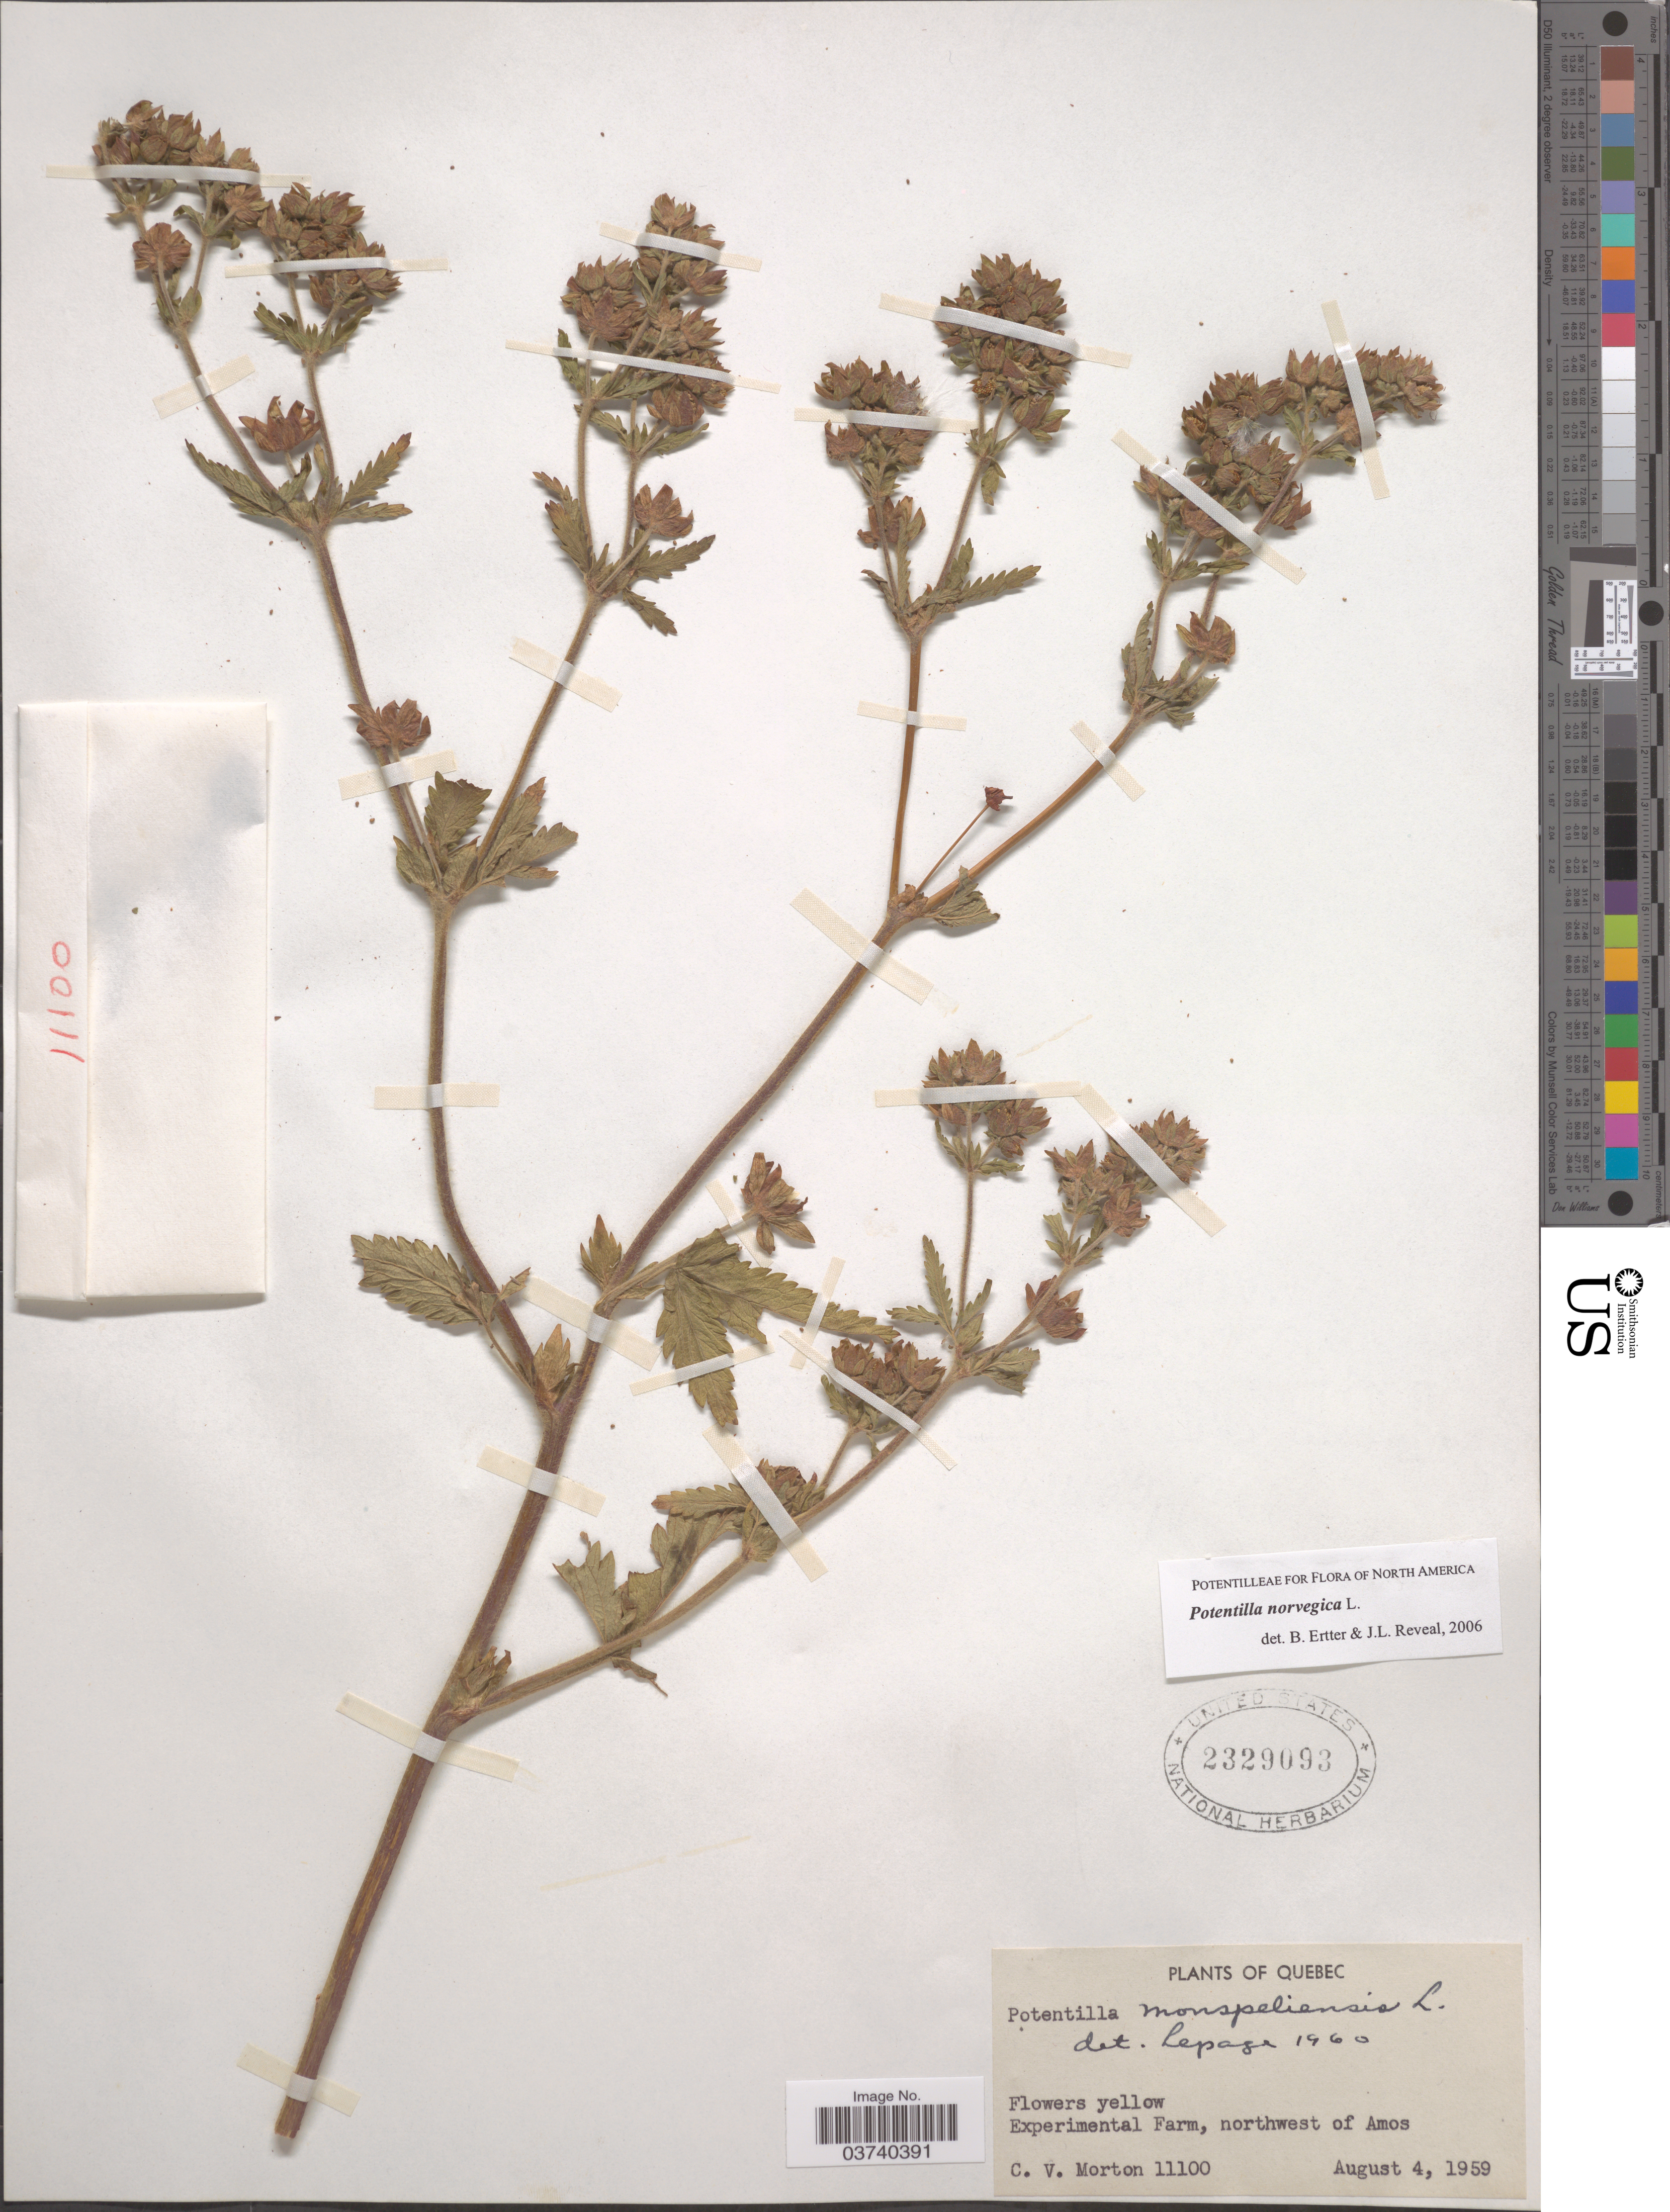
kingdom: Plantae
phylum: Tracheophyta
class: Magnoliopsida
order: Rosales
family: Rosaceae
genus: Potentilla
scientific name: Potentilla norvegica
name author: L.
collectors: C. V. Morton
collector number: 11100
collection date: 1959-08-04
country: Canada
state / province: Quebec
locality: Experimental Farm, northwest of Amos.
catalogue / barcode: US 2329093